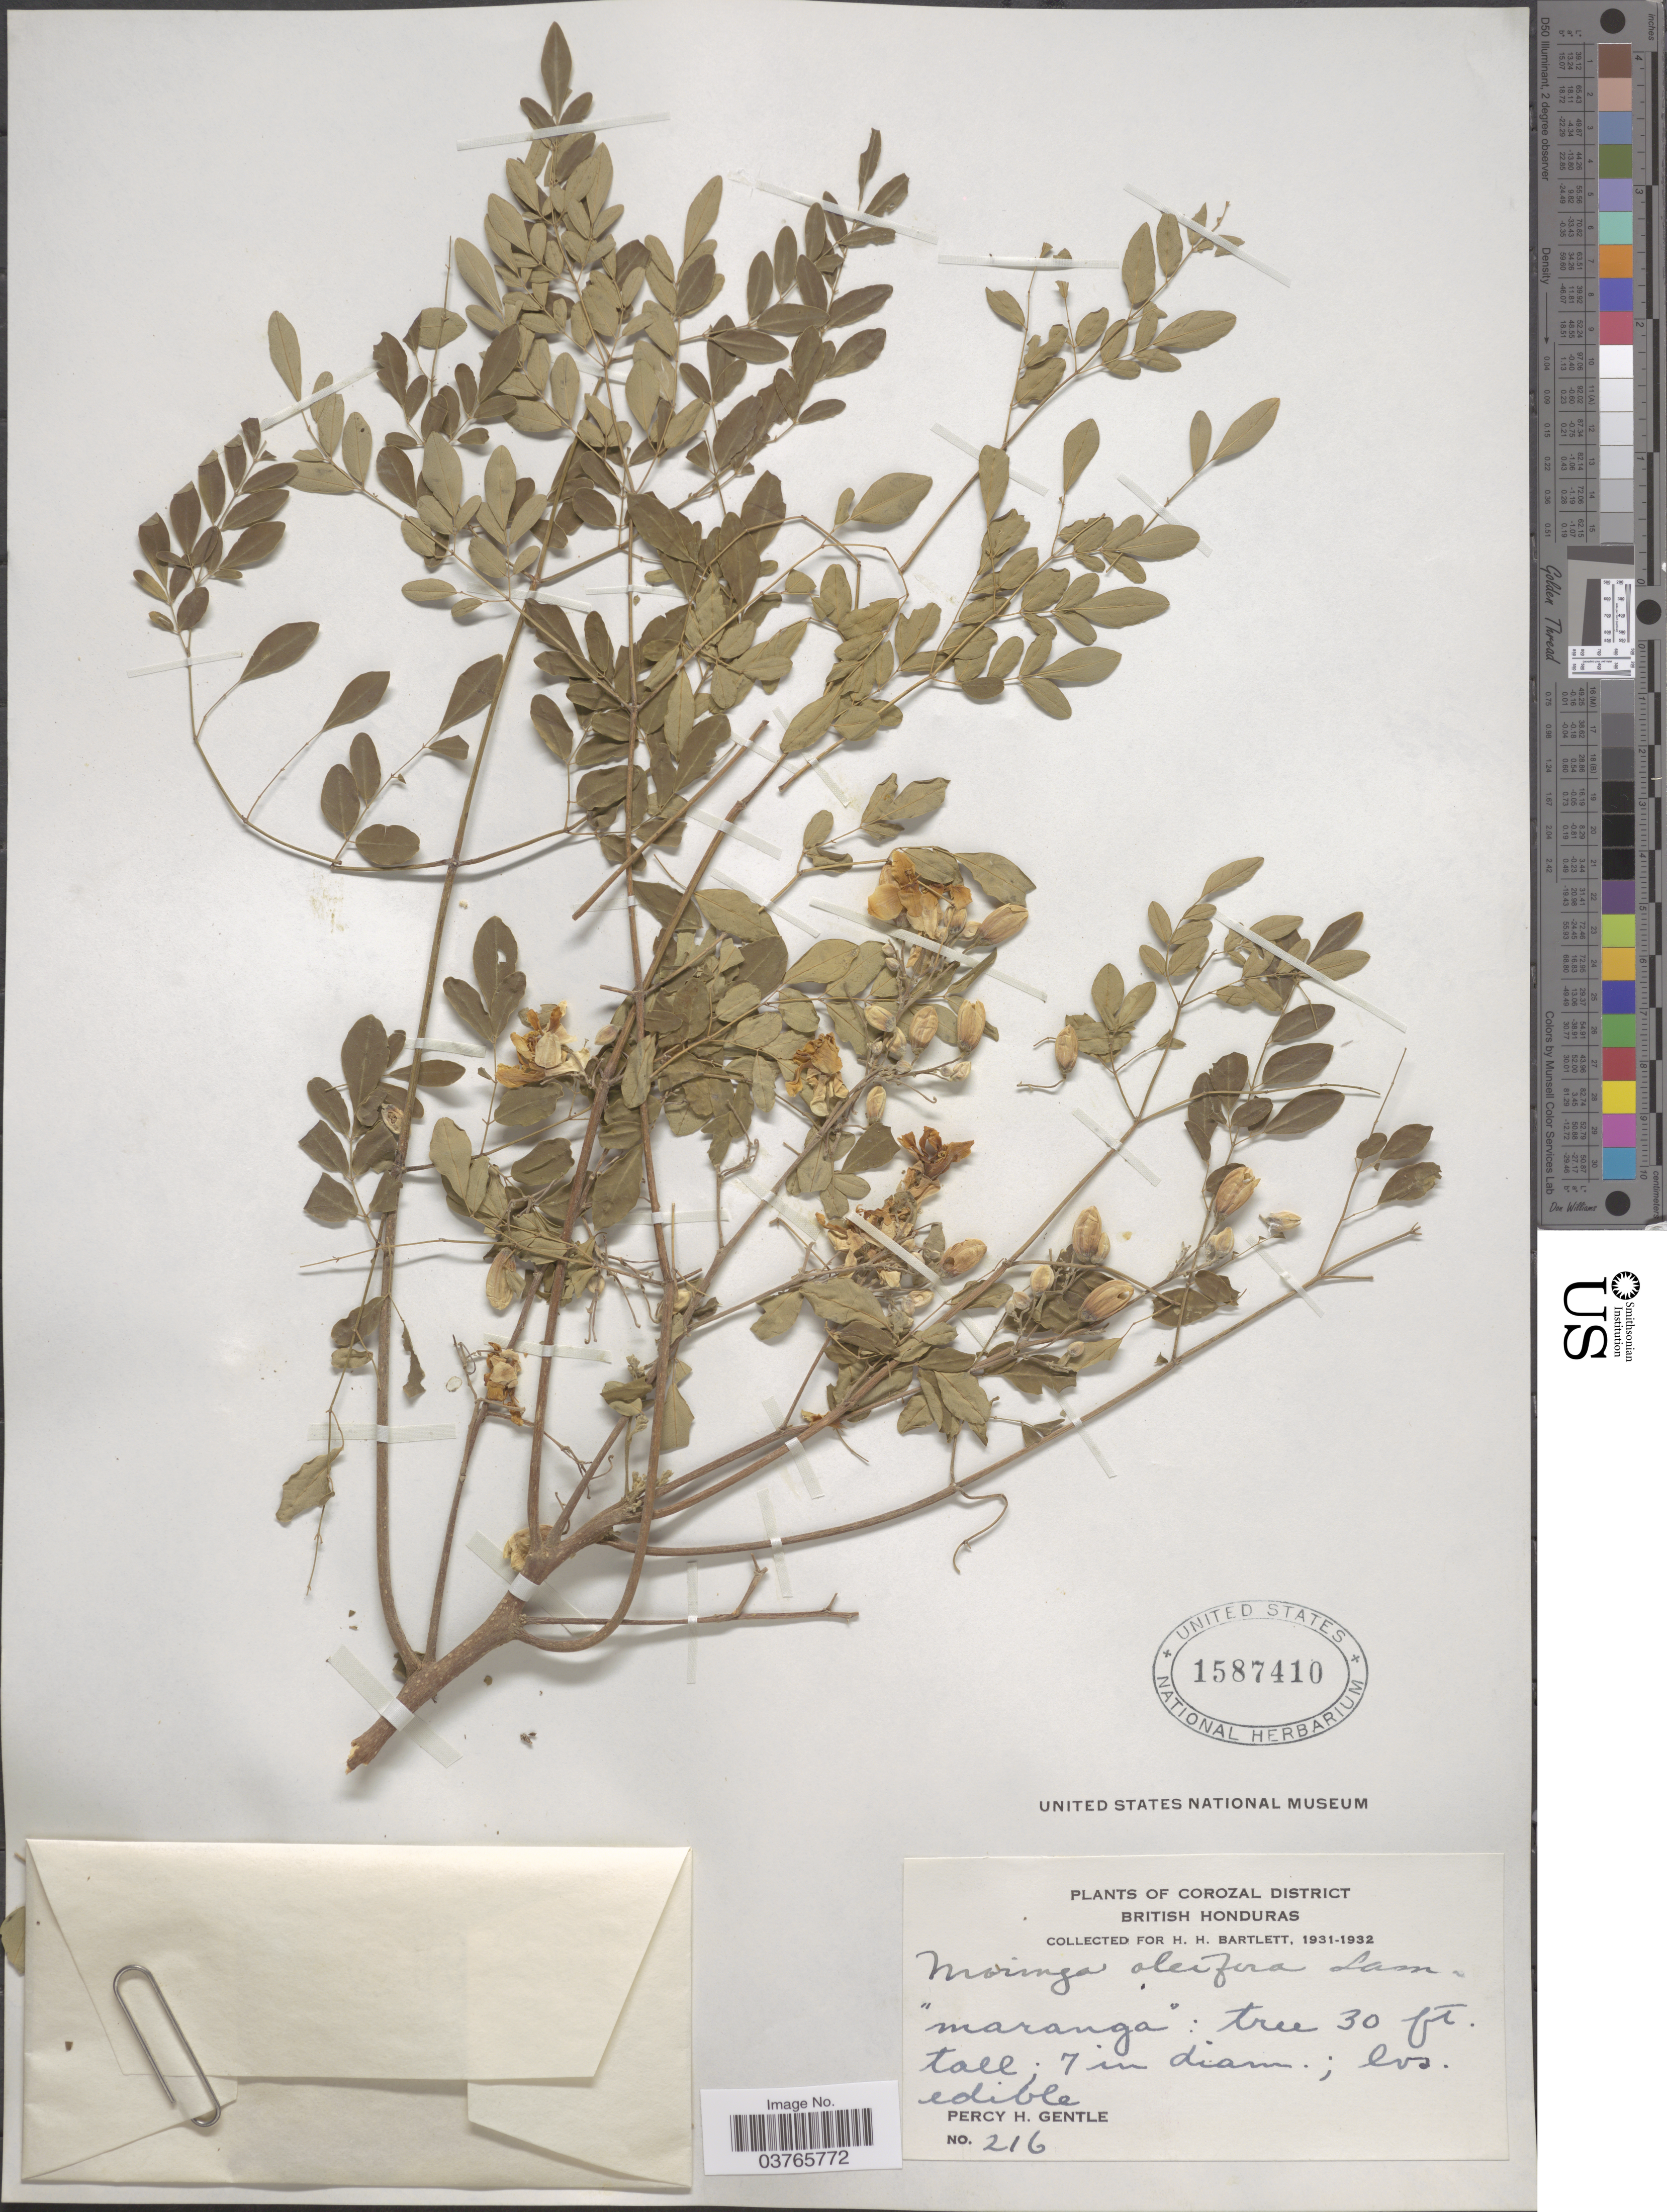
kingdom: Plantae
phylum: Tracheophyta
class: Magnoliopsida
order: Brassicales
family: Moringaceae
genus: Moringa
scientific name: Moringa oleifera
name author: Lam.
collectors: P. H. Gentle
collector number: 216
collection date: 1931/1932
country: Belize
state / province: Corozal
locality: Corozal District. British Honduras.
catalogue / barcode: US 1587410